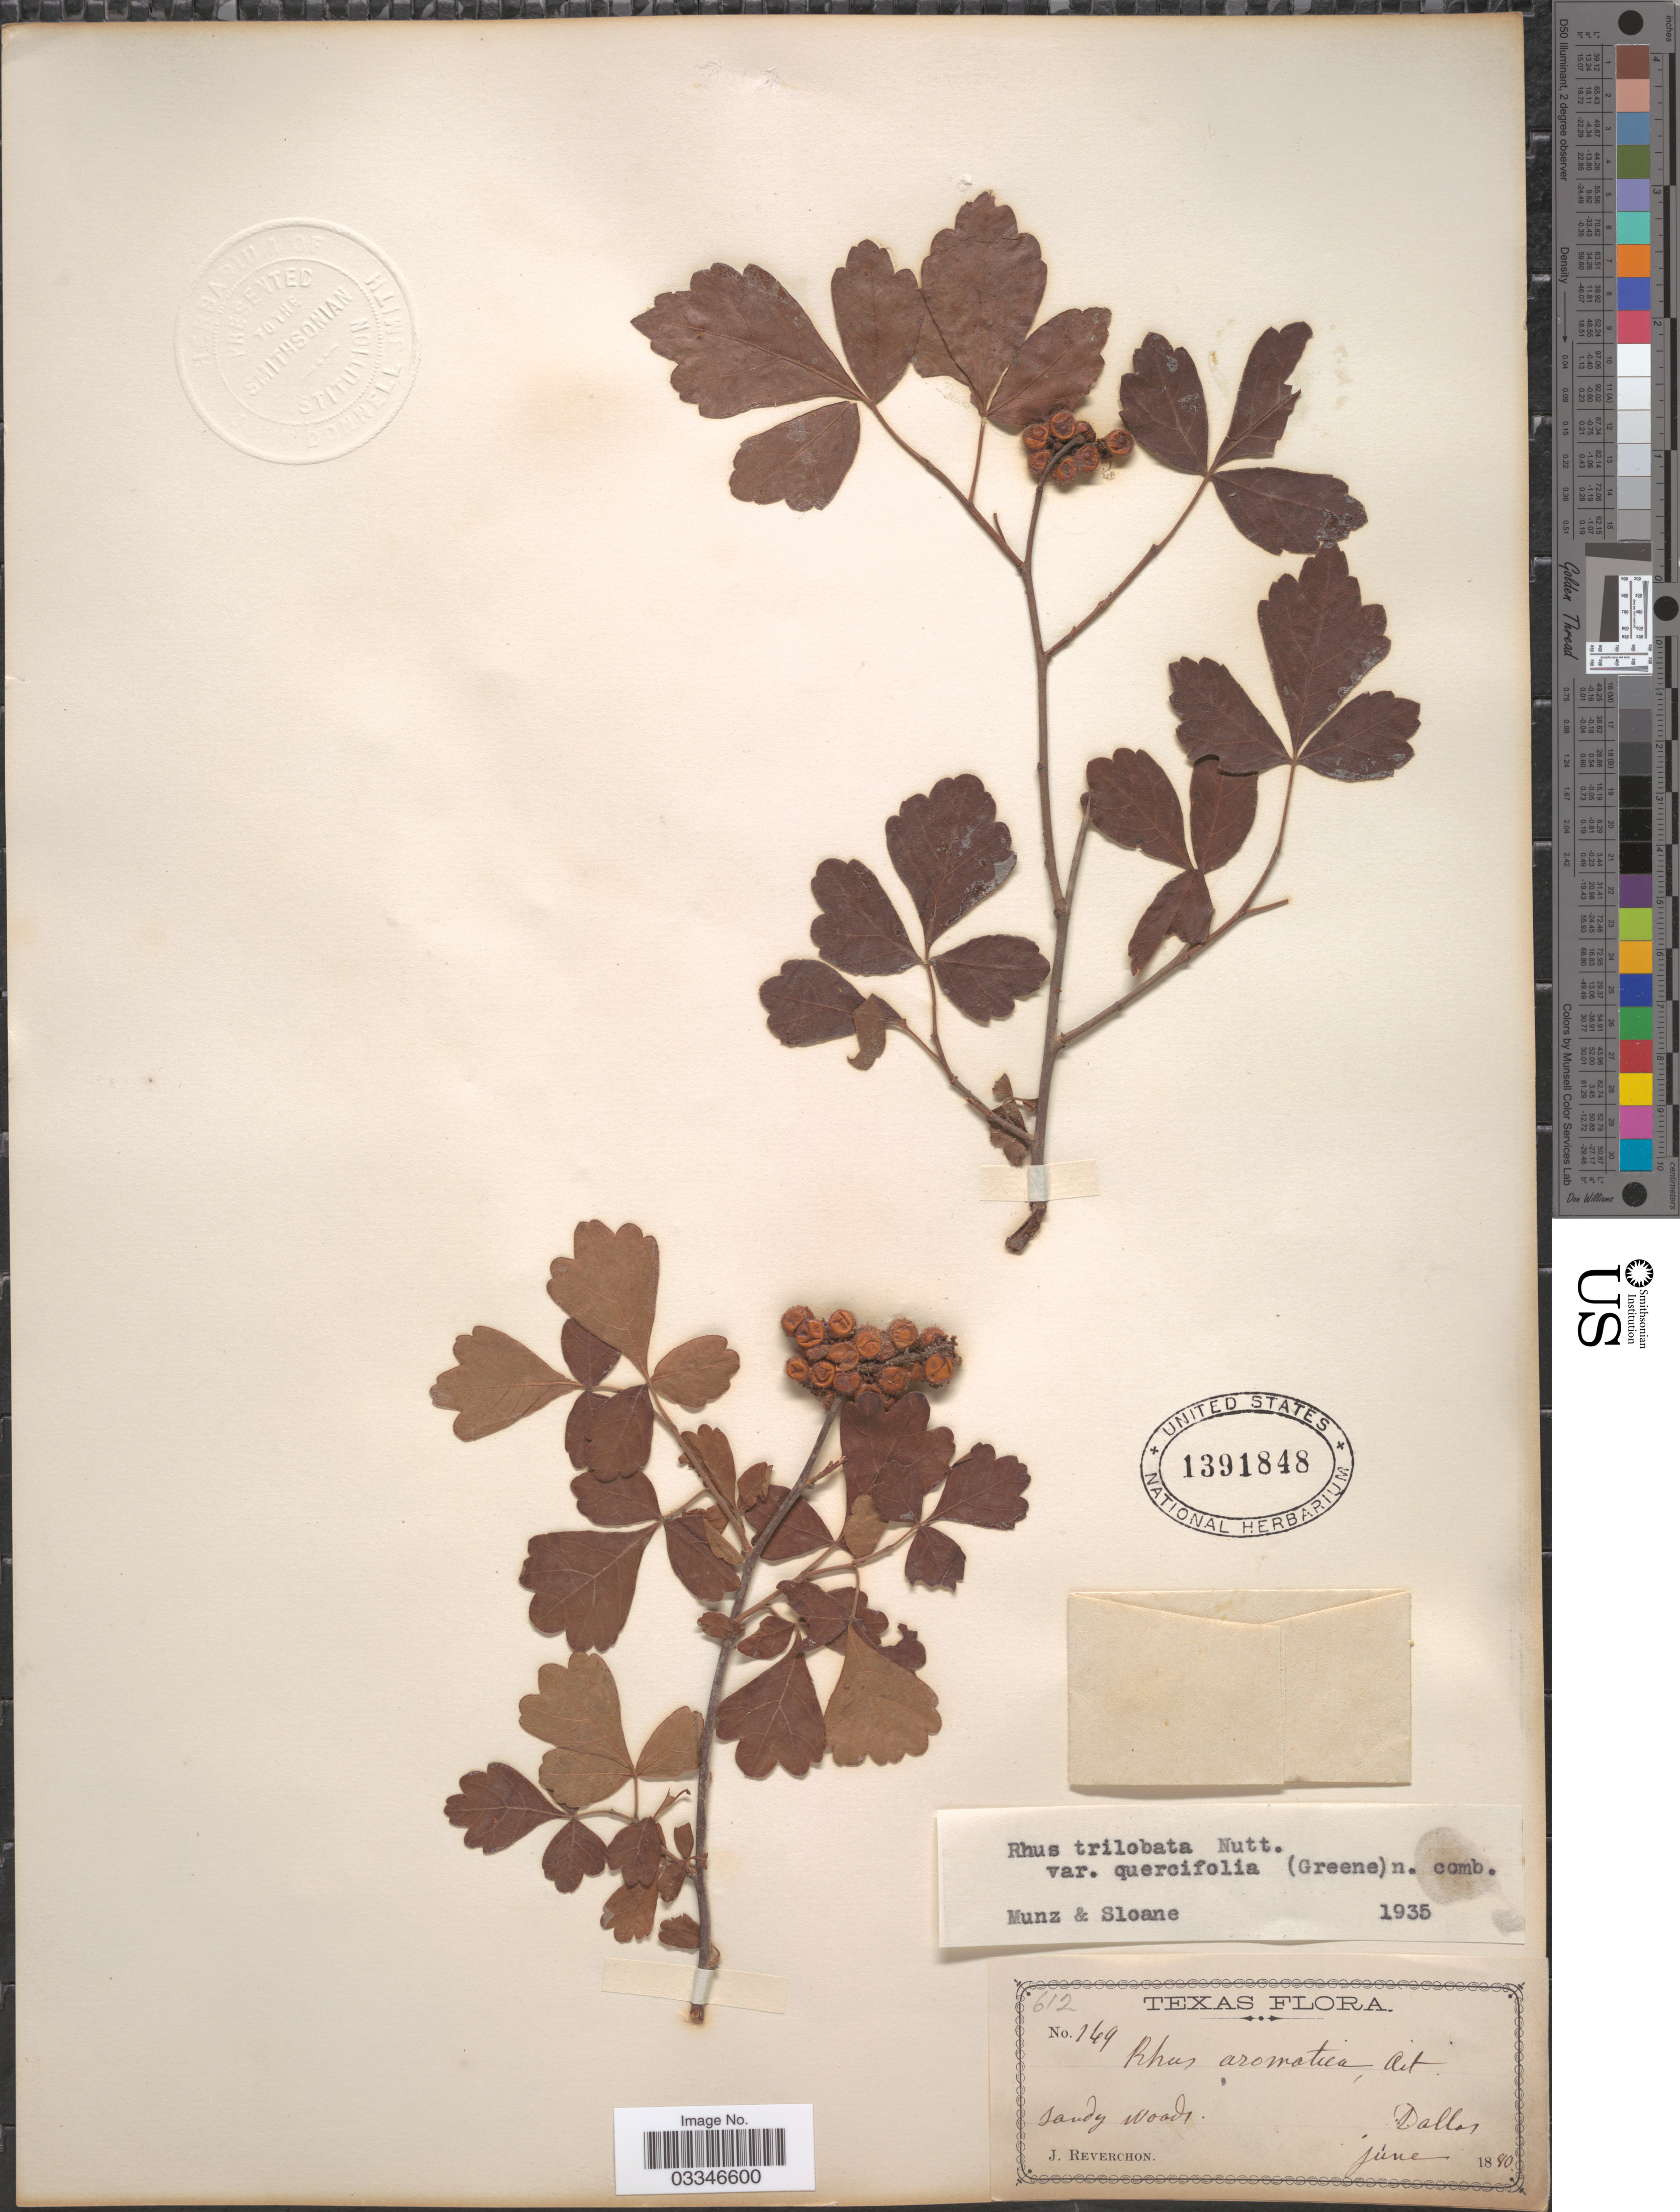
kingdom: Plantae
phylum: Tracheophyta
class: Magnoliopsida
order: Sapindales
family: Anacardiaceae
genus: Rhus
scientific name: Rhus trilobata var. quercifolia (Greene) Munz & Sloane ined.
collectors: J. Reverchon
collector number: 149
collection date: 1890-06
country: United States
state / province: Texas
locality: Dallas.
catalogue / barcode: US 1391848